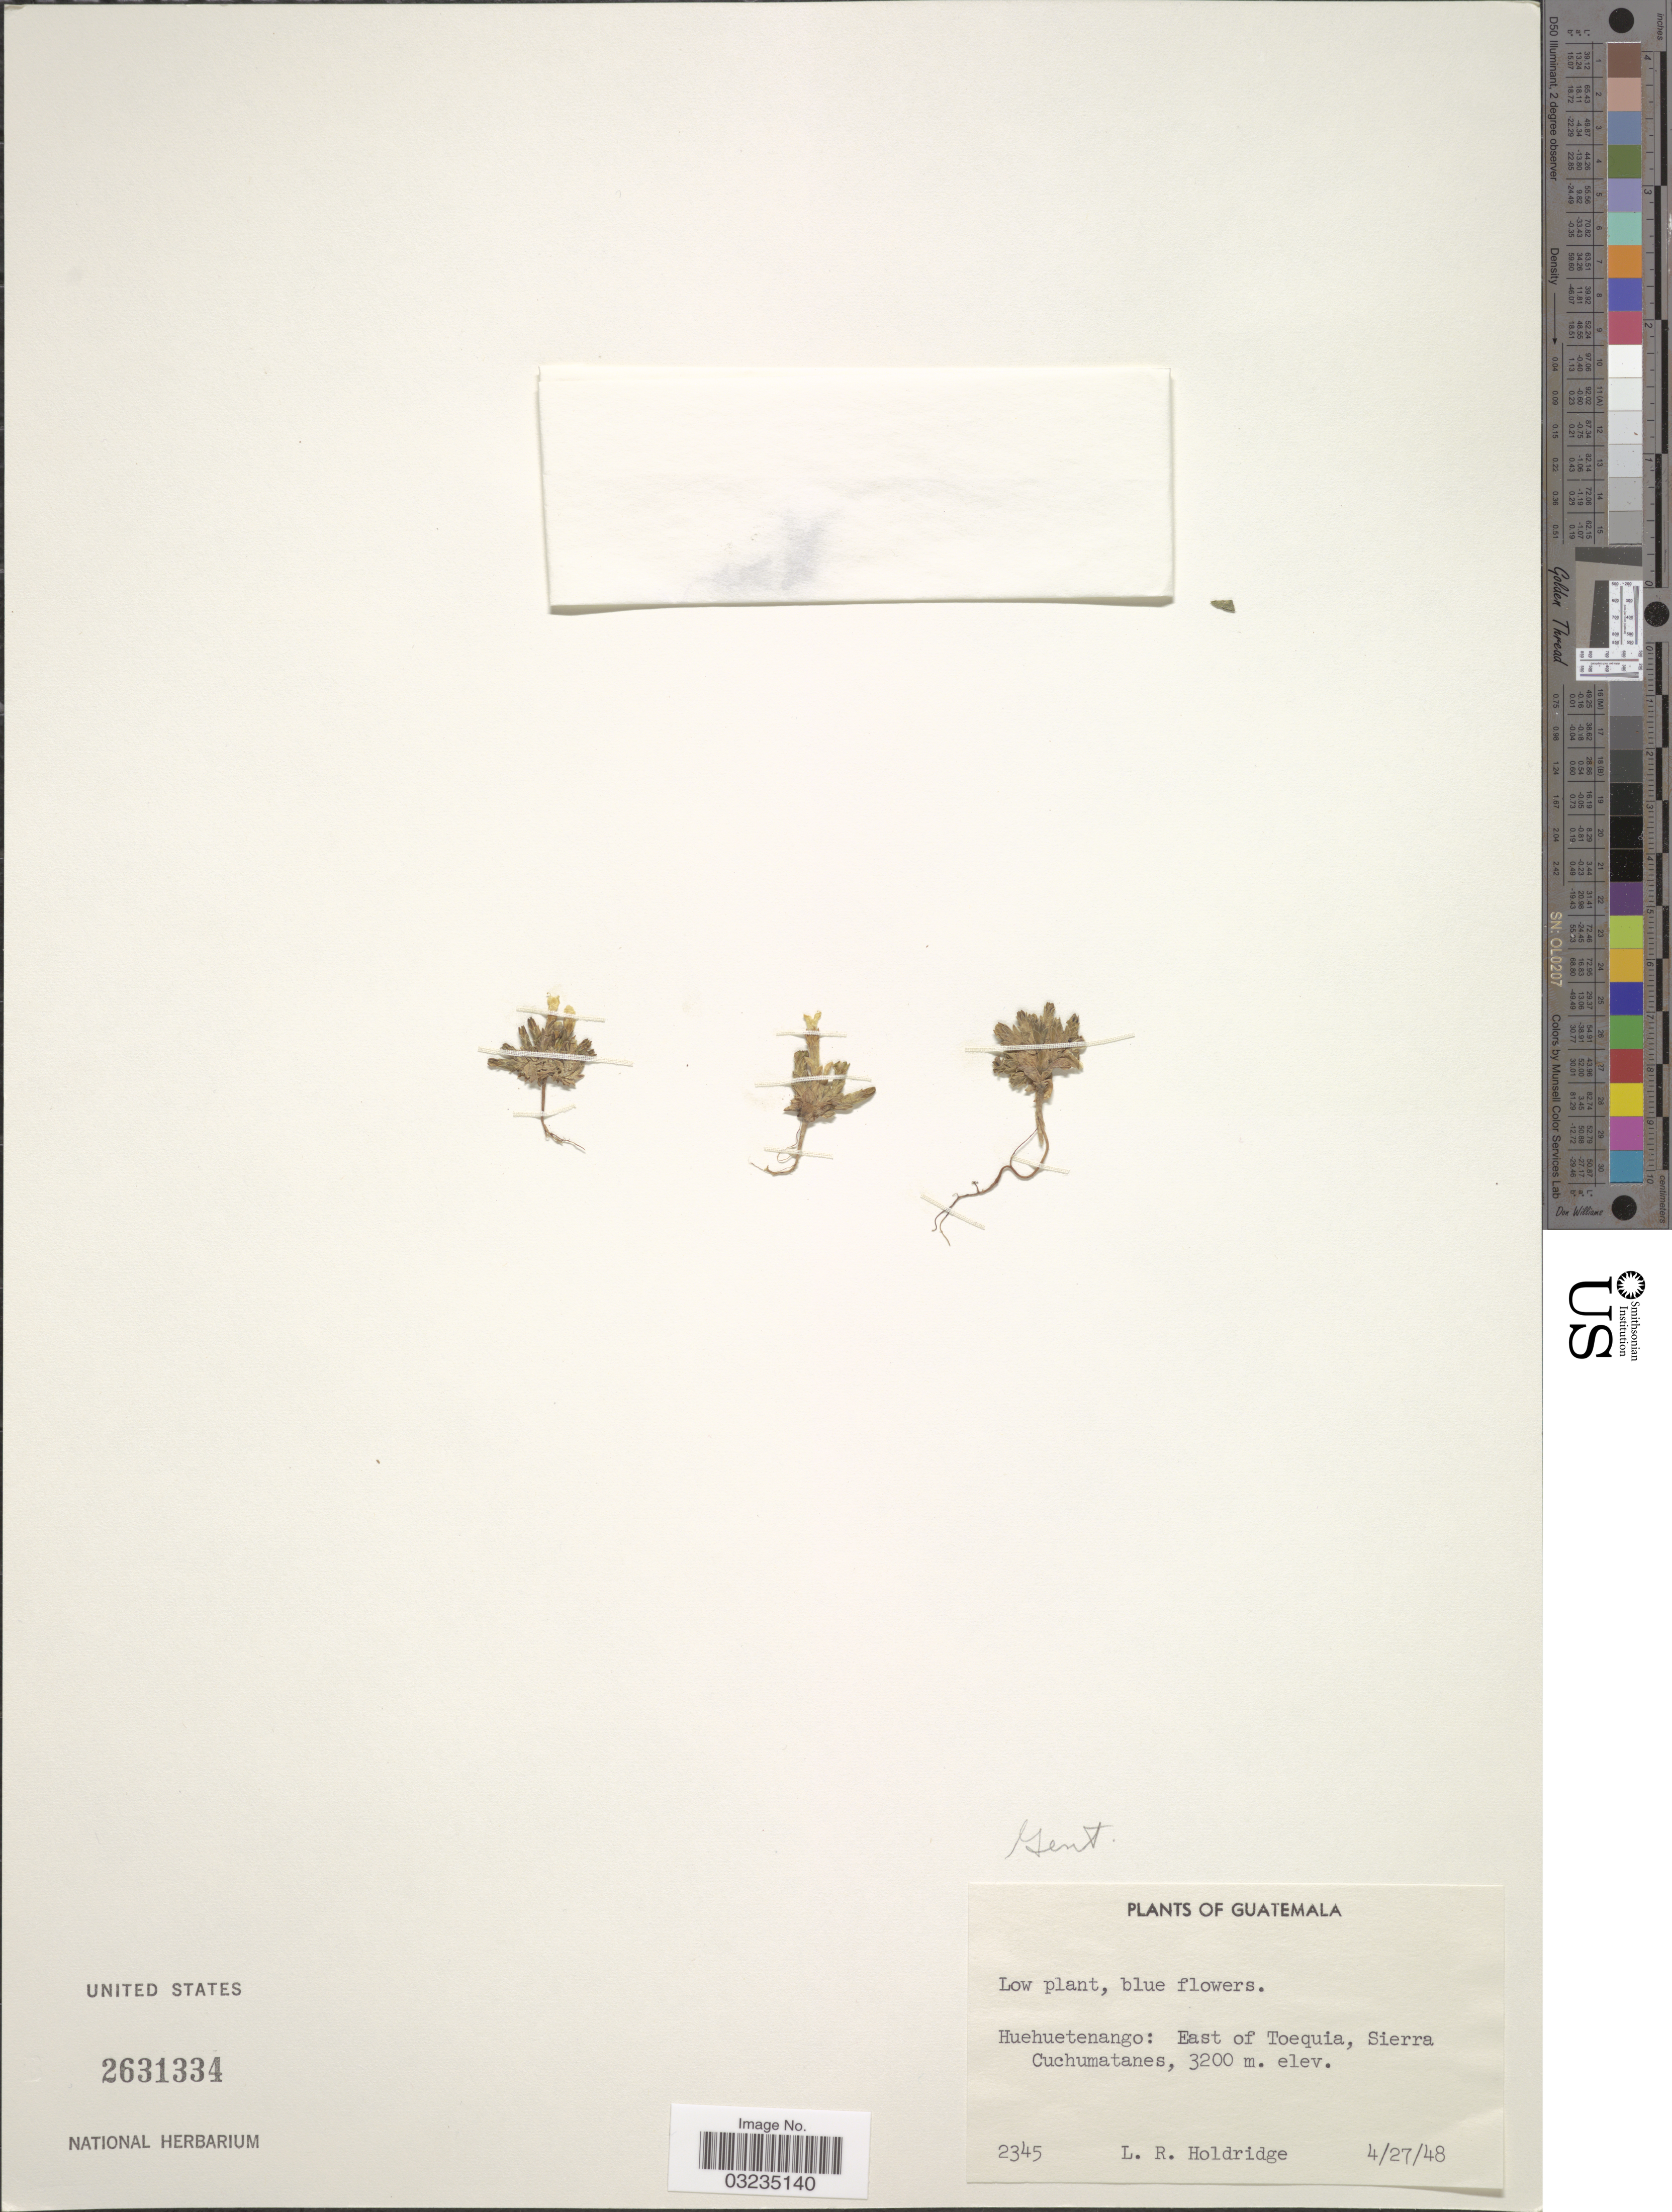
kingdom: Plantae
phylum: Tracheophyta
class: Magnoliopsida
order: Gentianales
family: Gentianaceae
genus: Gentiana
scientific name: Gentiana sp.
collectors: L. Holdridge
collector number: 2345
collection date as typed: Transcribed d/m/y: 27/4/48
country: Guatemala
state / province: Huehuetenango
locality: East of Toequia, Sierra Cuchumatanes.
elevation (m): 3200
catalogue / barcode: US 2631334